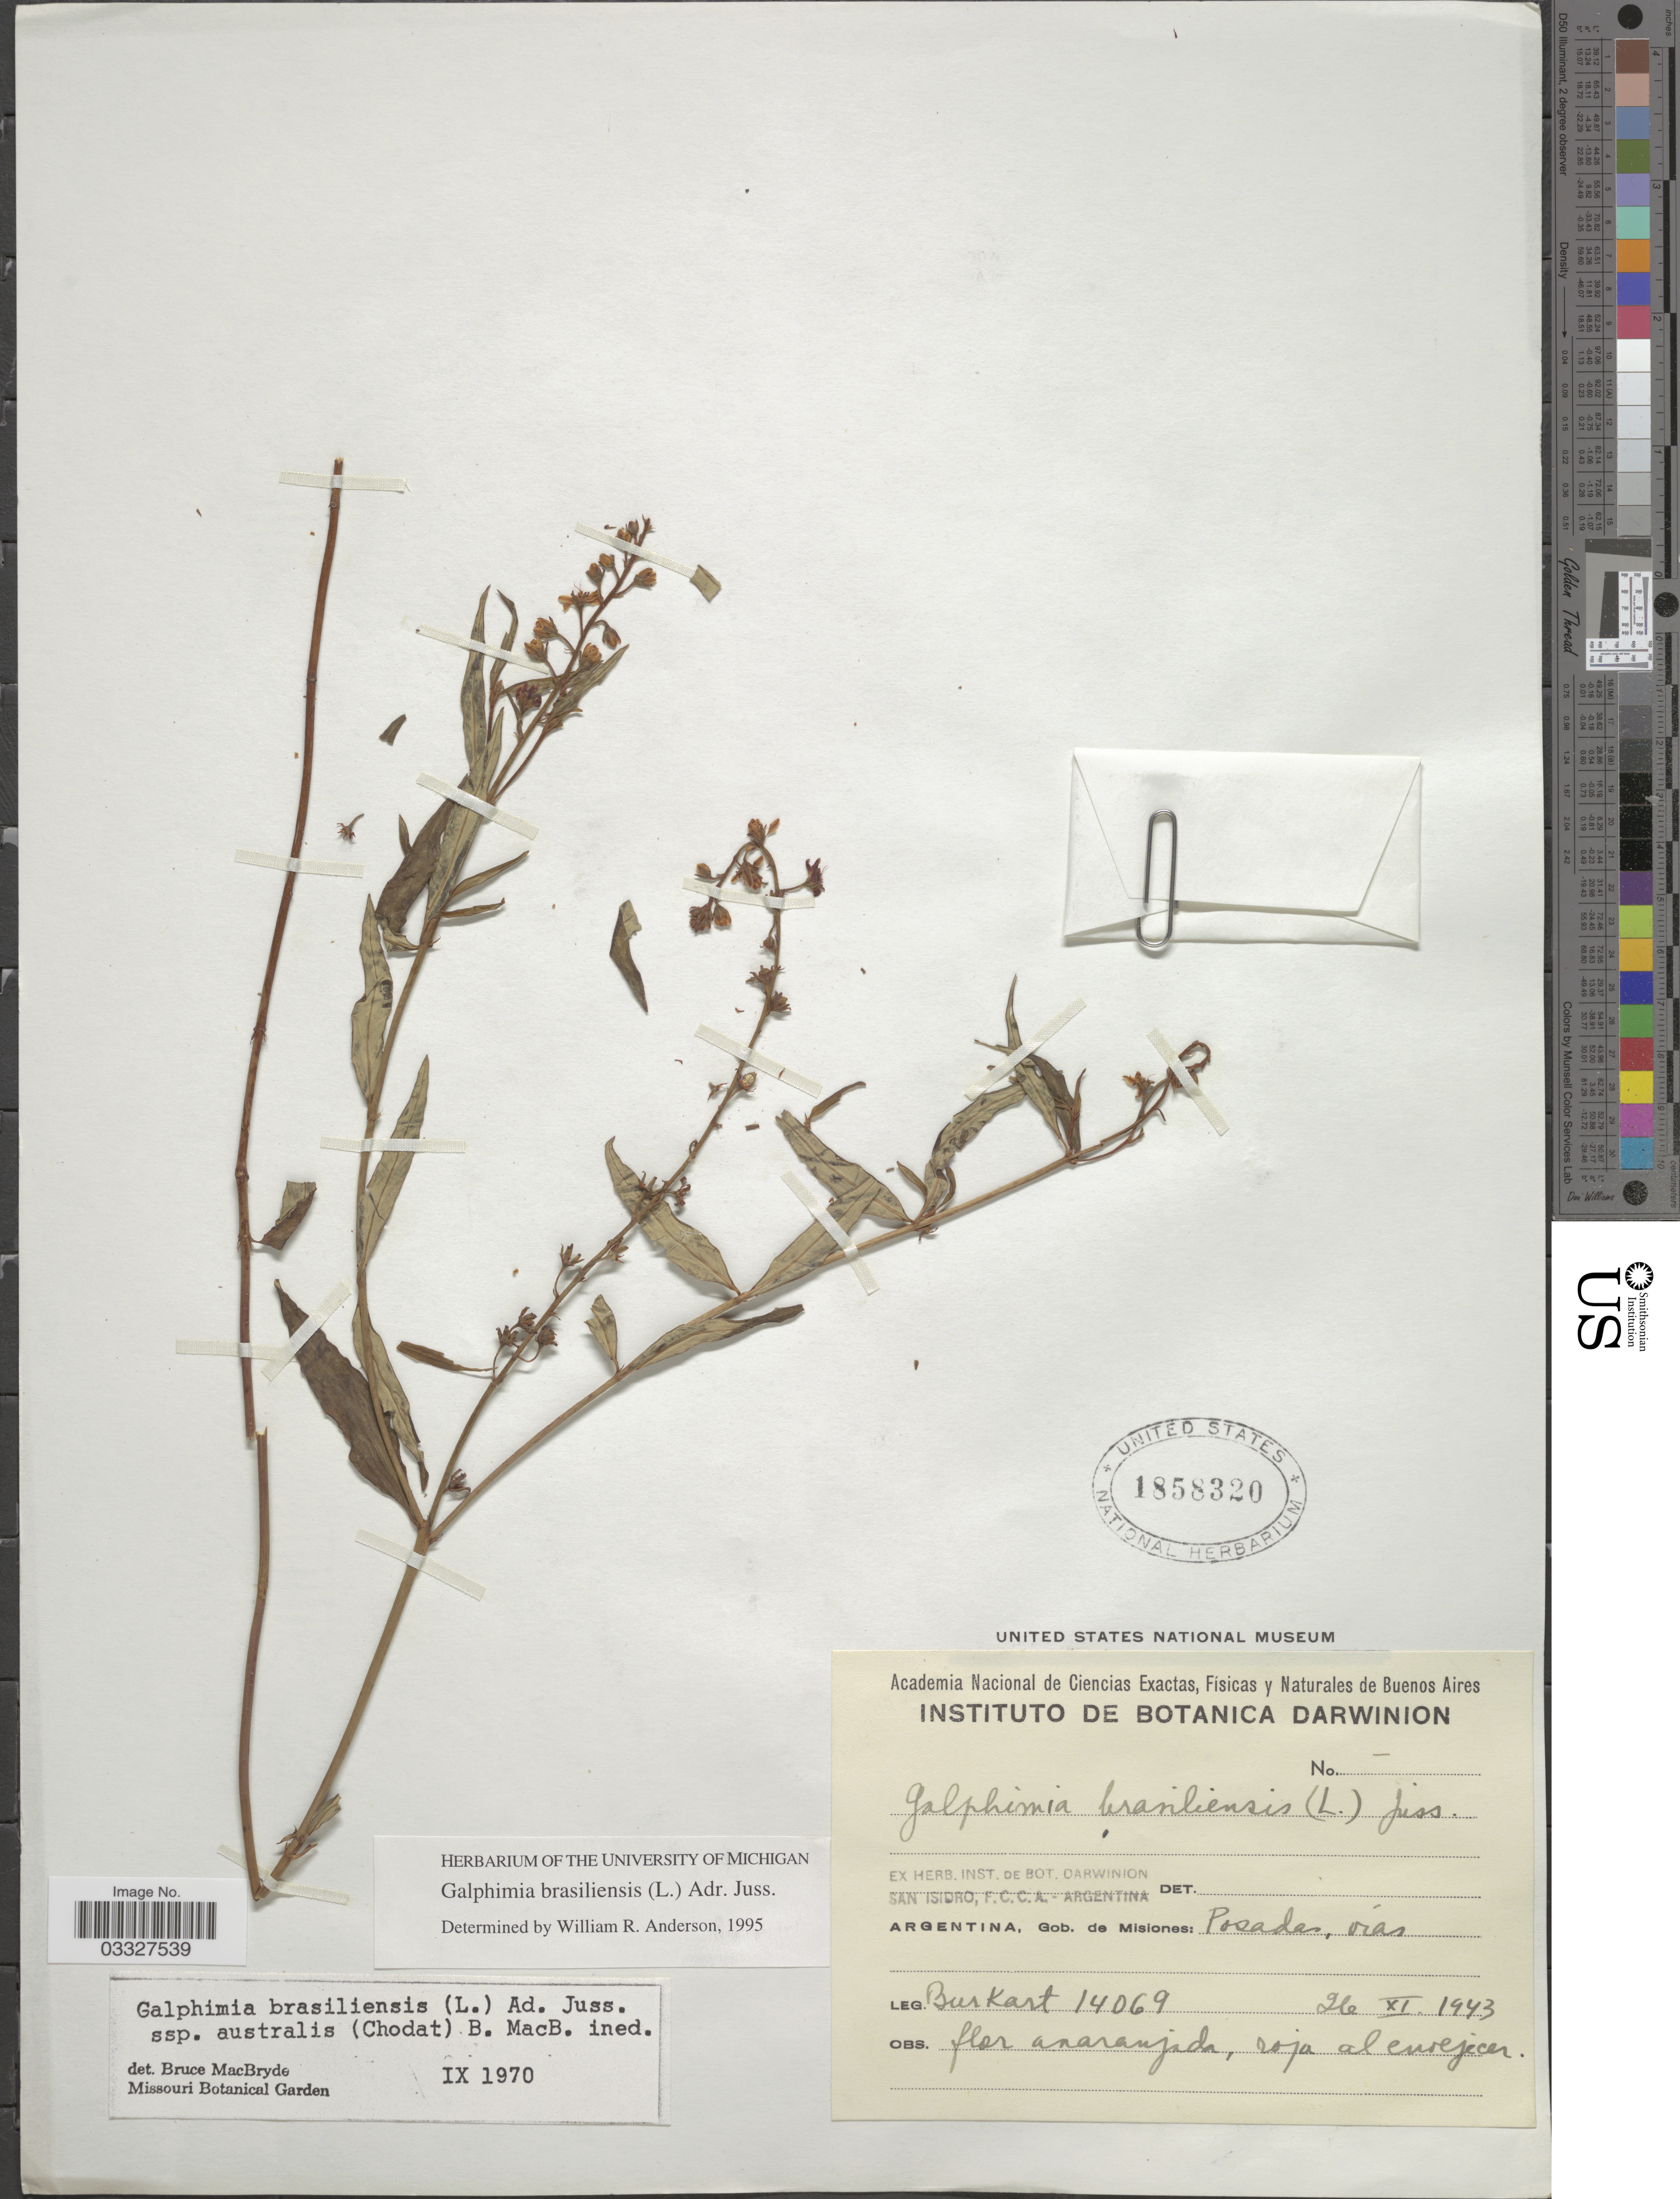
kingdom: Plantae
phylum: Tracheophyta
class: Magnoliopsida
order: Malpighiales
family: Malpighiaceae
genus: Galphimia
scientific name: Galphimia australis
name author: Chodat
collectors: -- Burkart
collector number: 14069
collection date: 1943-11-26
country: Argentina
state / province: Misiones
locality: Gob. de Misiones: Posadas, vias.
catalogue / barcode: US 1858320